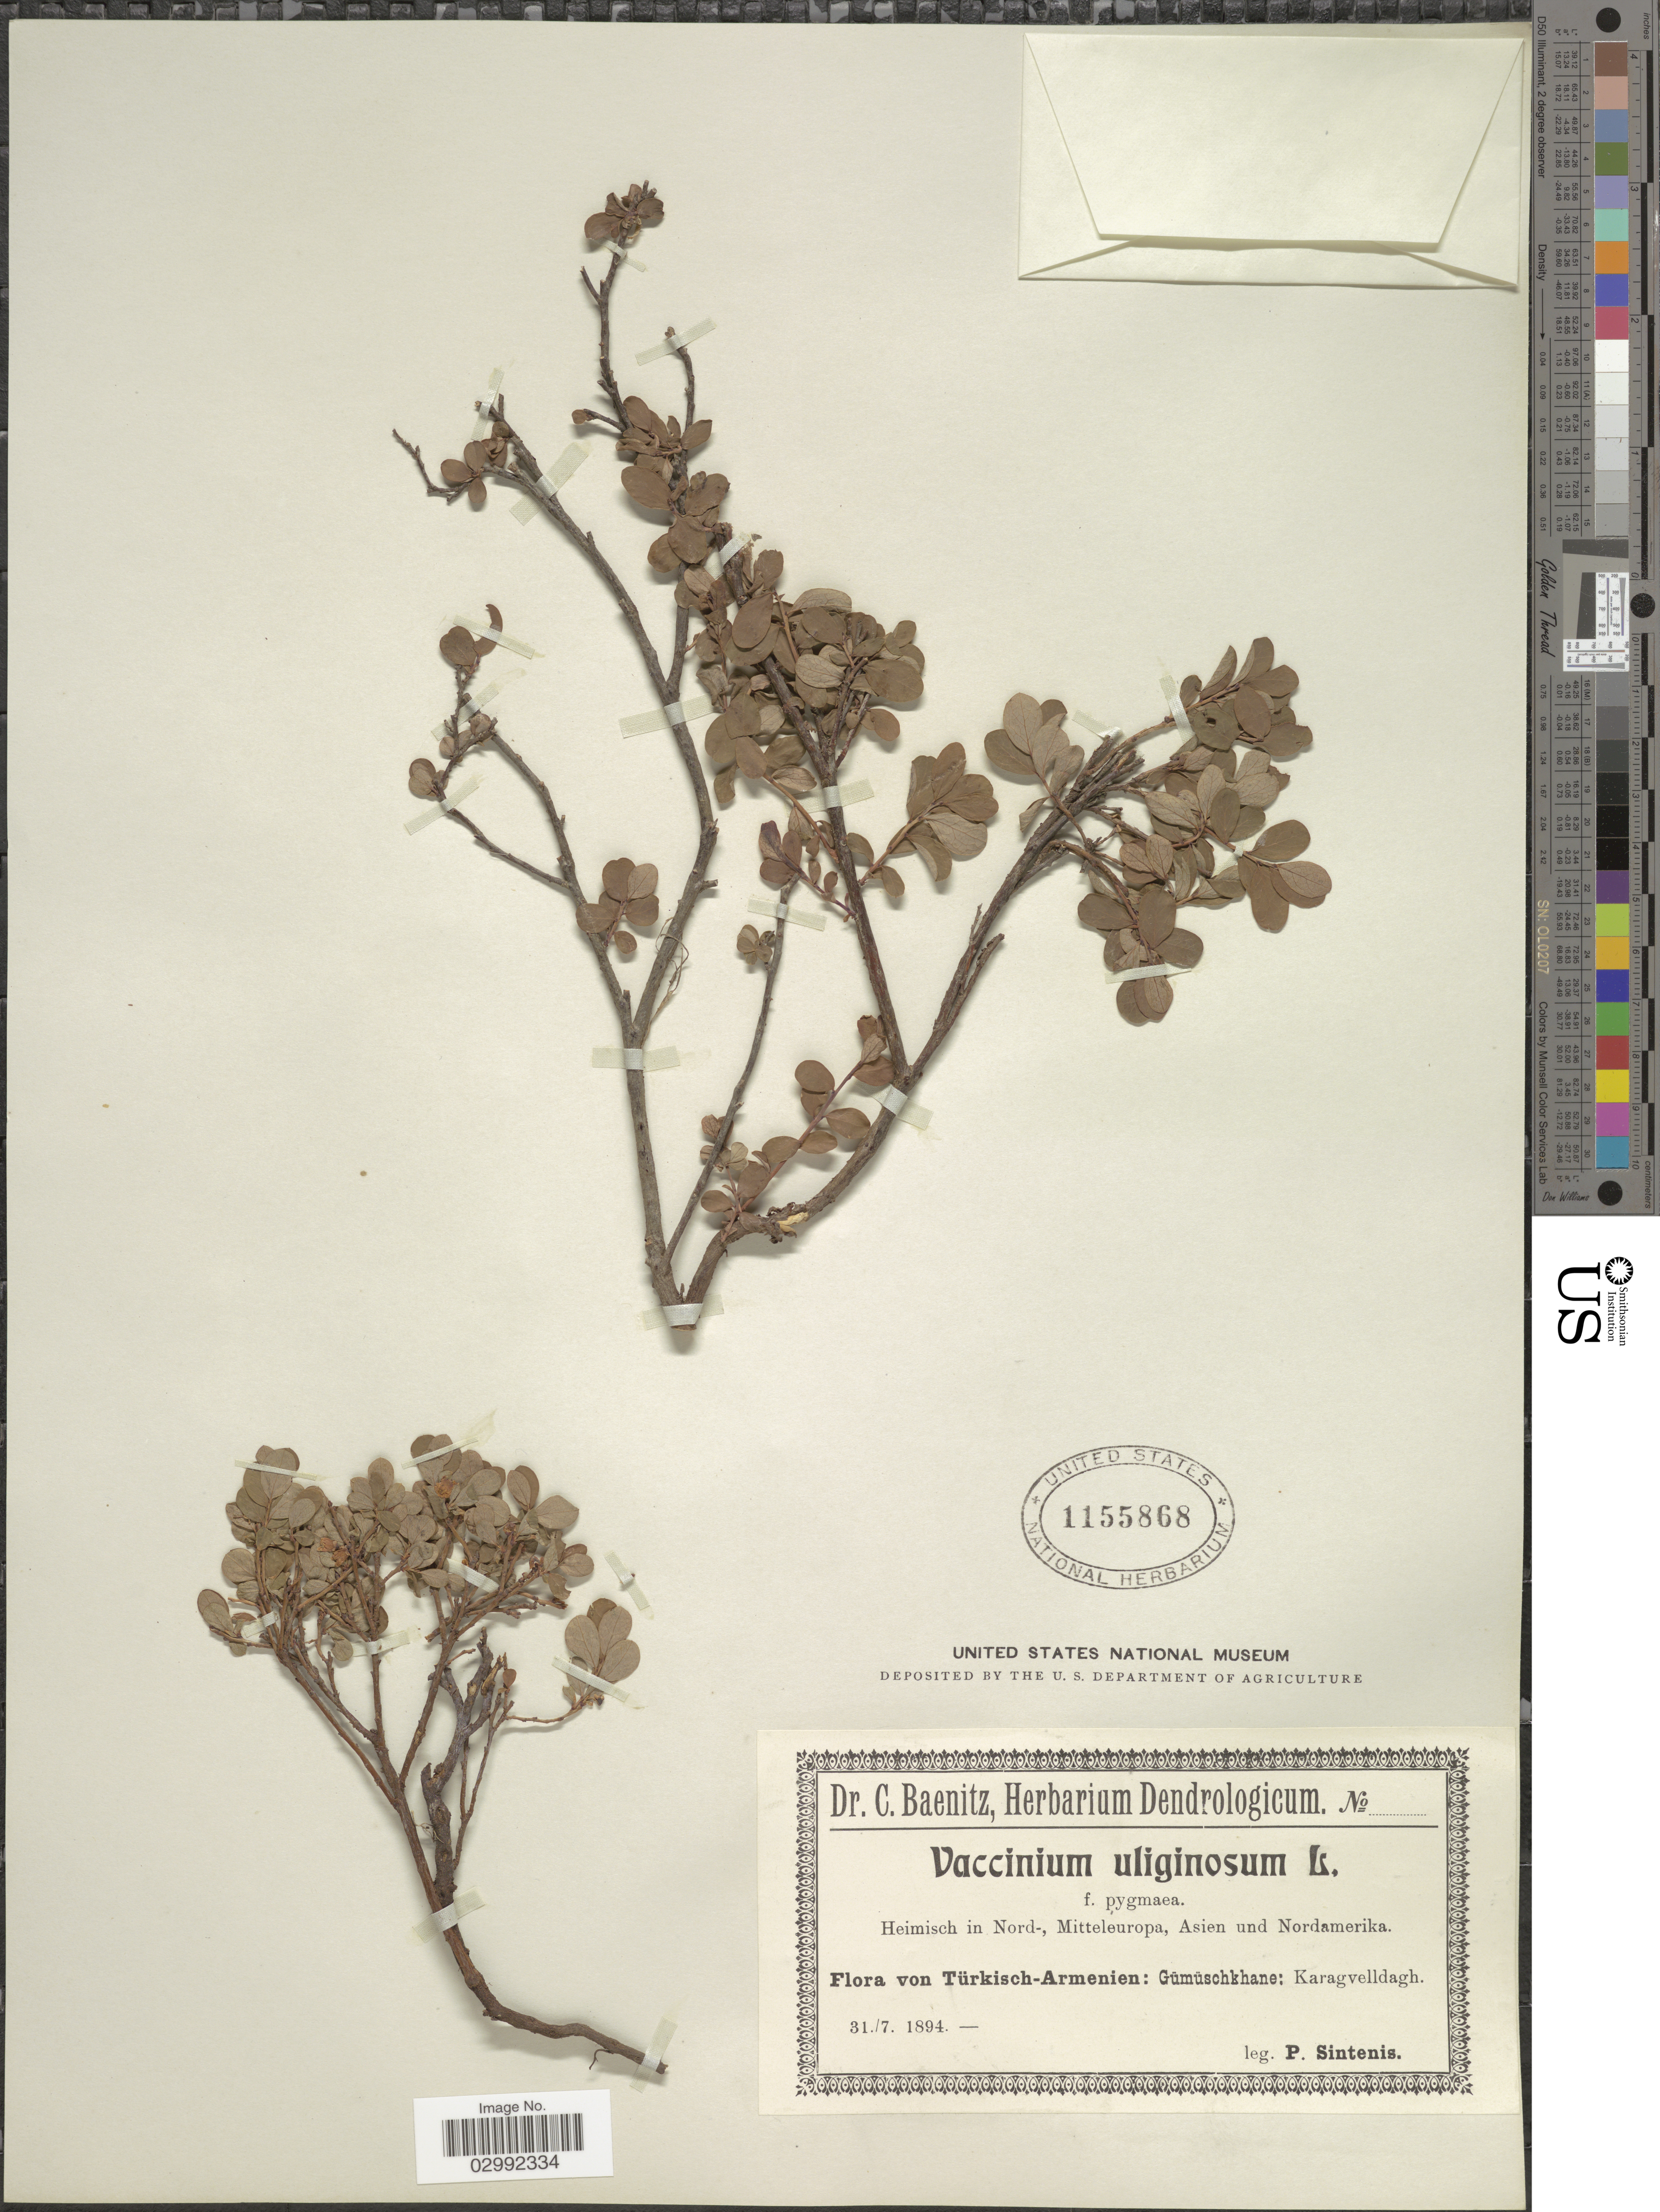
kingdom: Plantae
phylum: Tracheophyta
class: Magnoliopsida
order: Ericales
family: Ericaceae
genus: Vaccinium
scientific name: Vaccinium uliginosum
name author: L.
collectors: P. Sintenis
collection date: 1894-07-31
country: Armenia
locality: Türkisch-Armenien: Gümüschkhane: Karagvelldagh.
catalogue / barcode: US 1155868